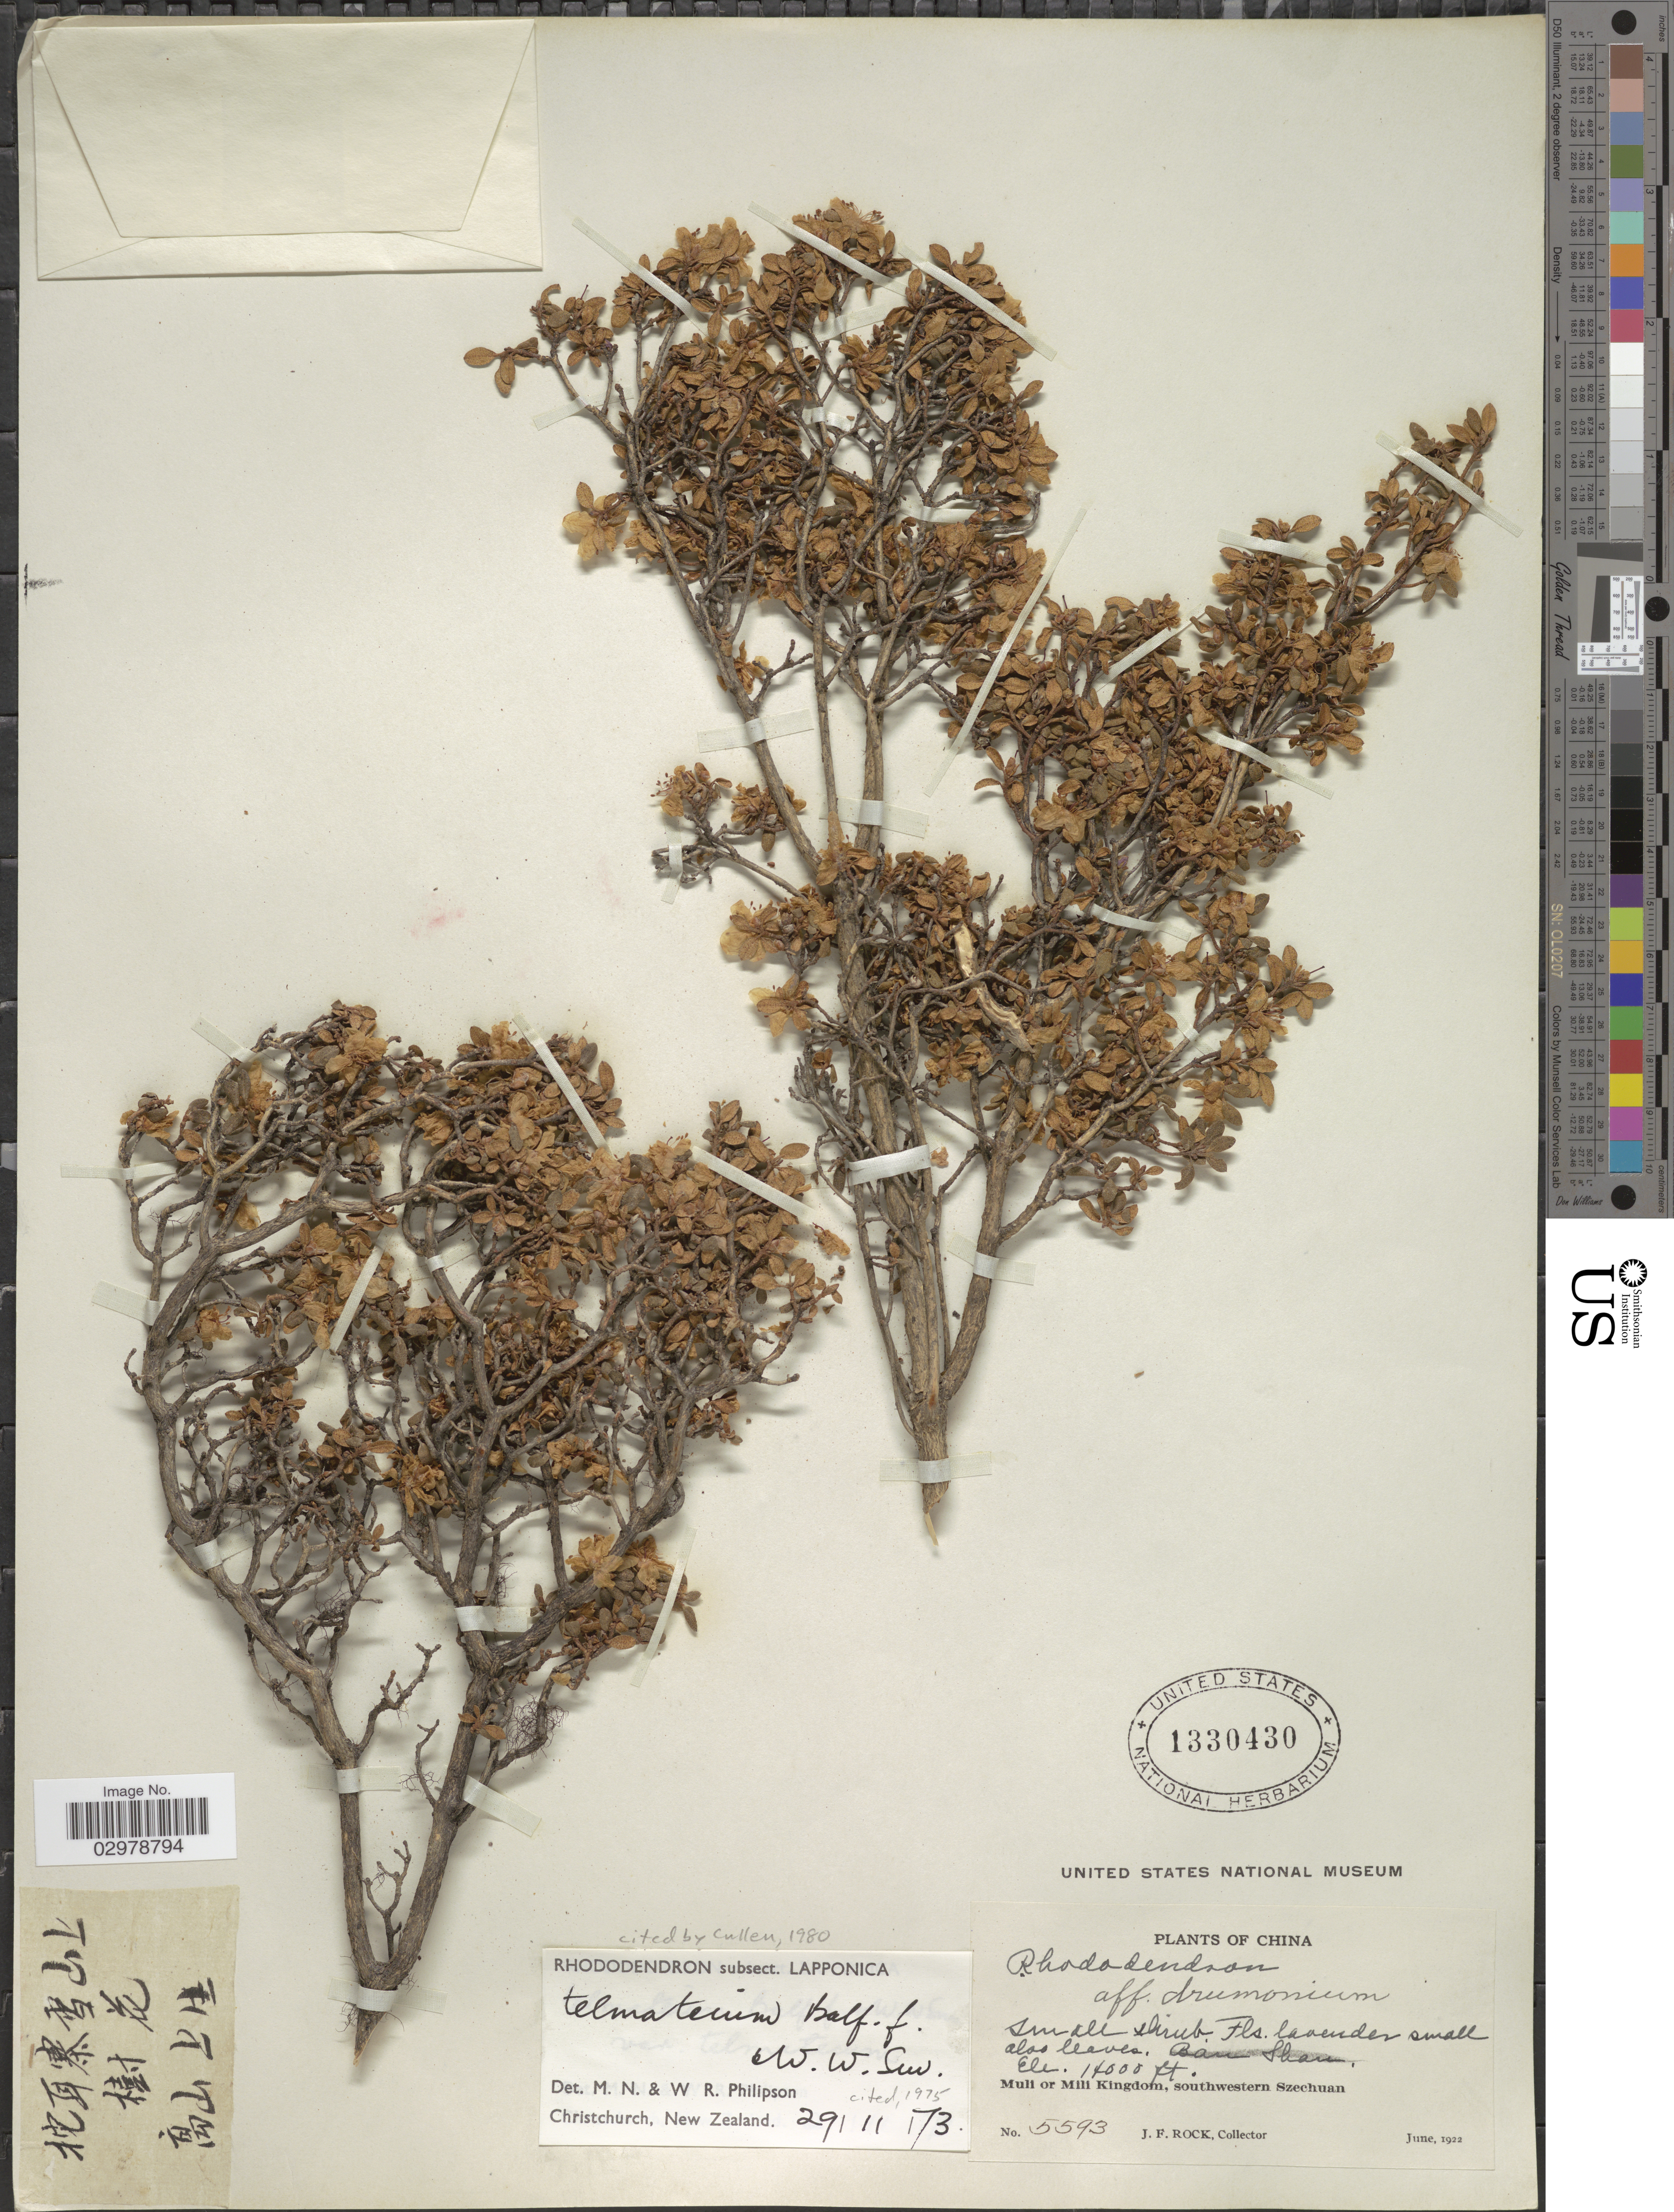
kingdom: Plantae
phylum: Tracheophyta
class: Magnoliopsida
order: Ericales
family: Ericaceae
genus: Rhododendron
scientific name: Rhododendron telmateium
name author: Balf. f. & W.W. Sm.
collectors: J. Rock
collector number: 5593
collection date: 1922-06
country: China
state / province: Sichuan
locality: Muli or Mili Kingdom, southwestern Szechuan.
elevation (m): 4267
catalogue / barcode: US 1330430